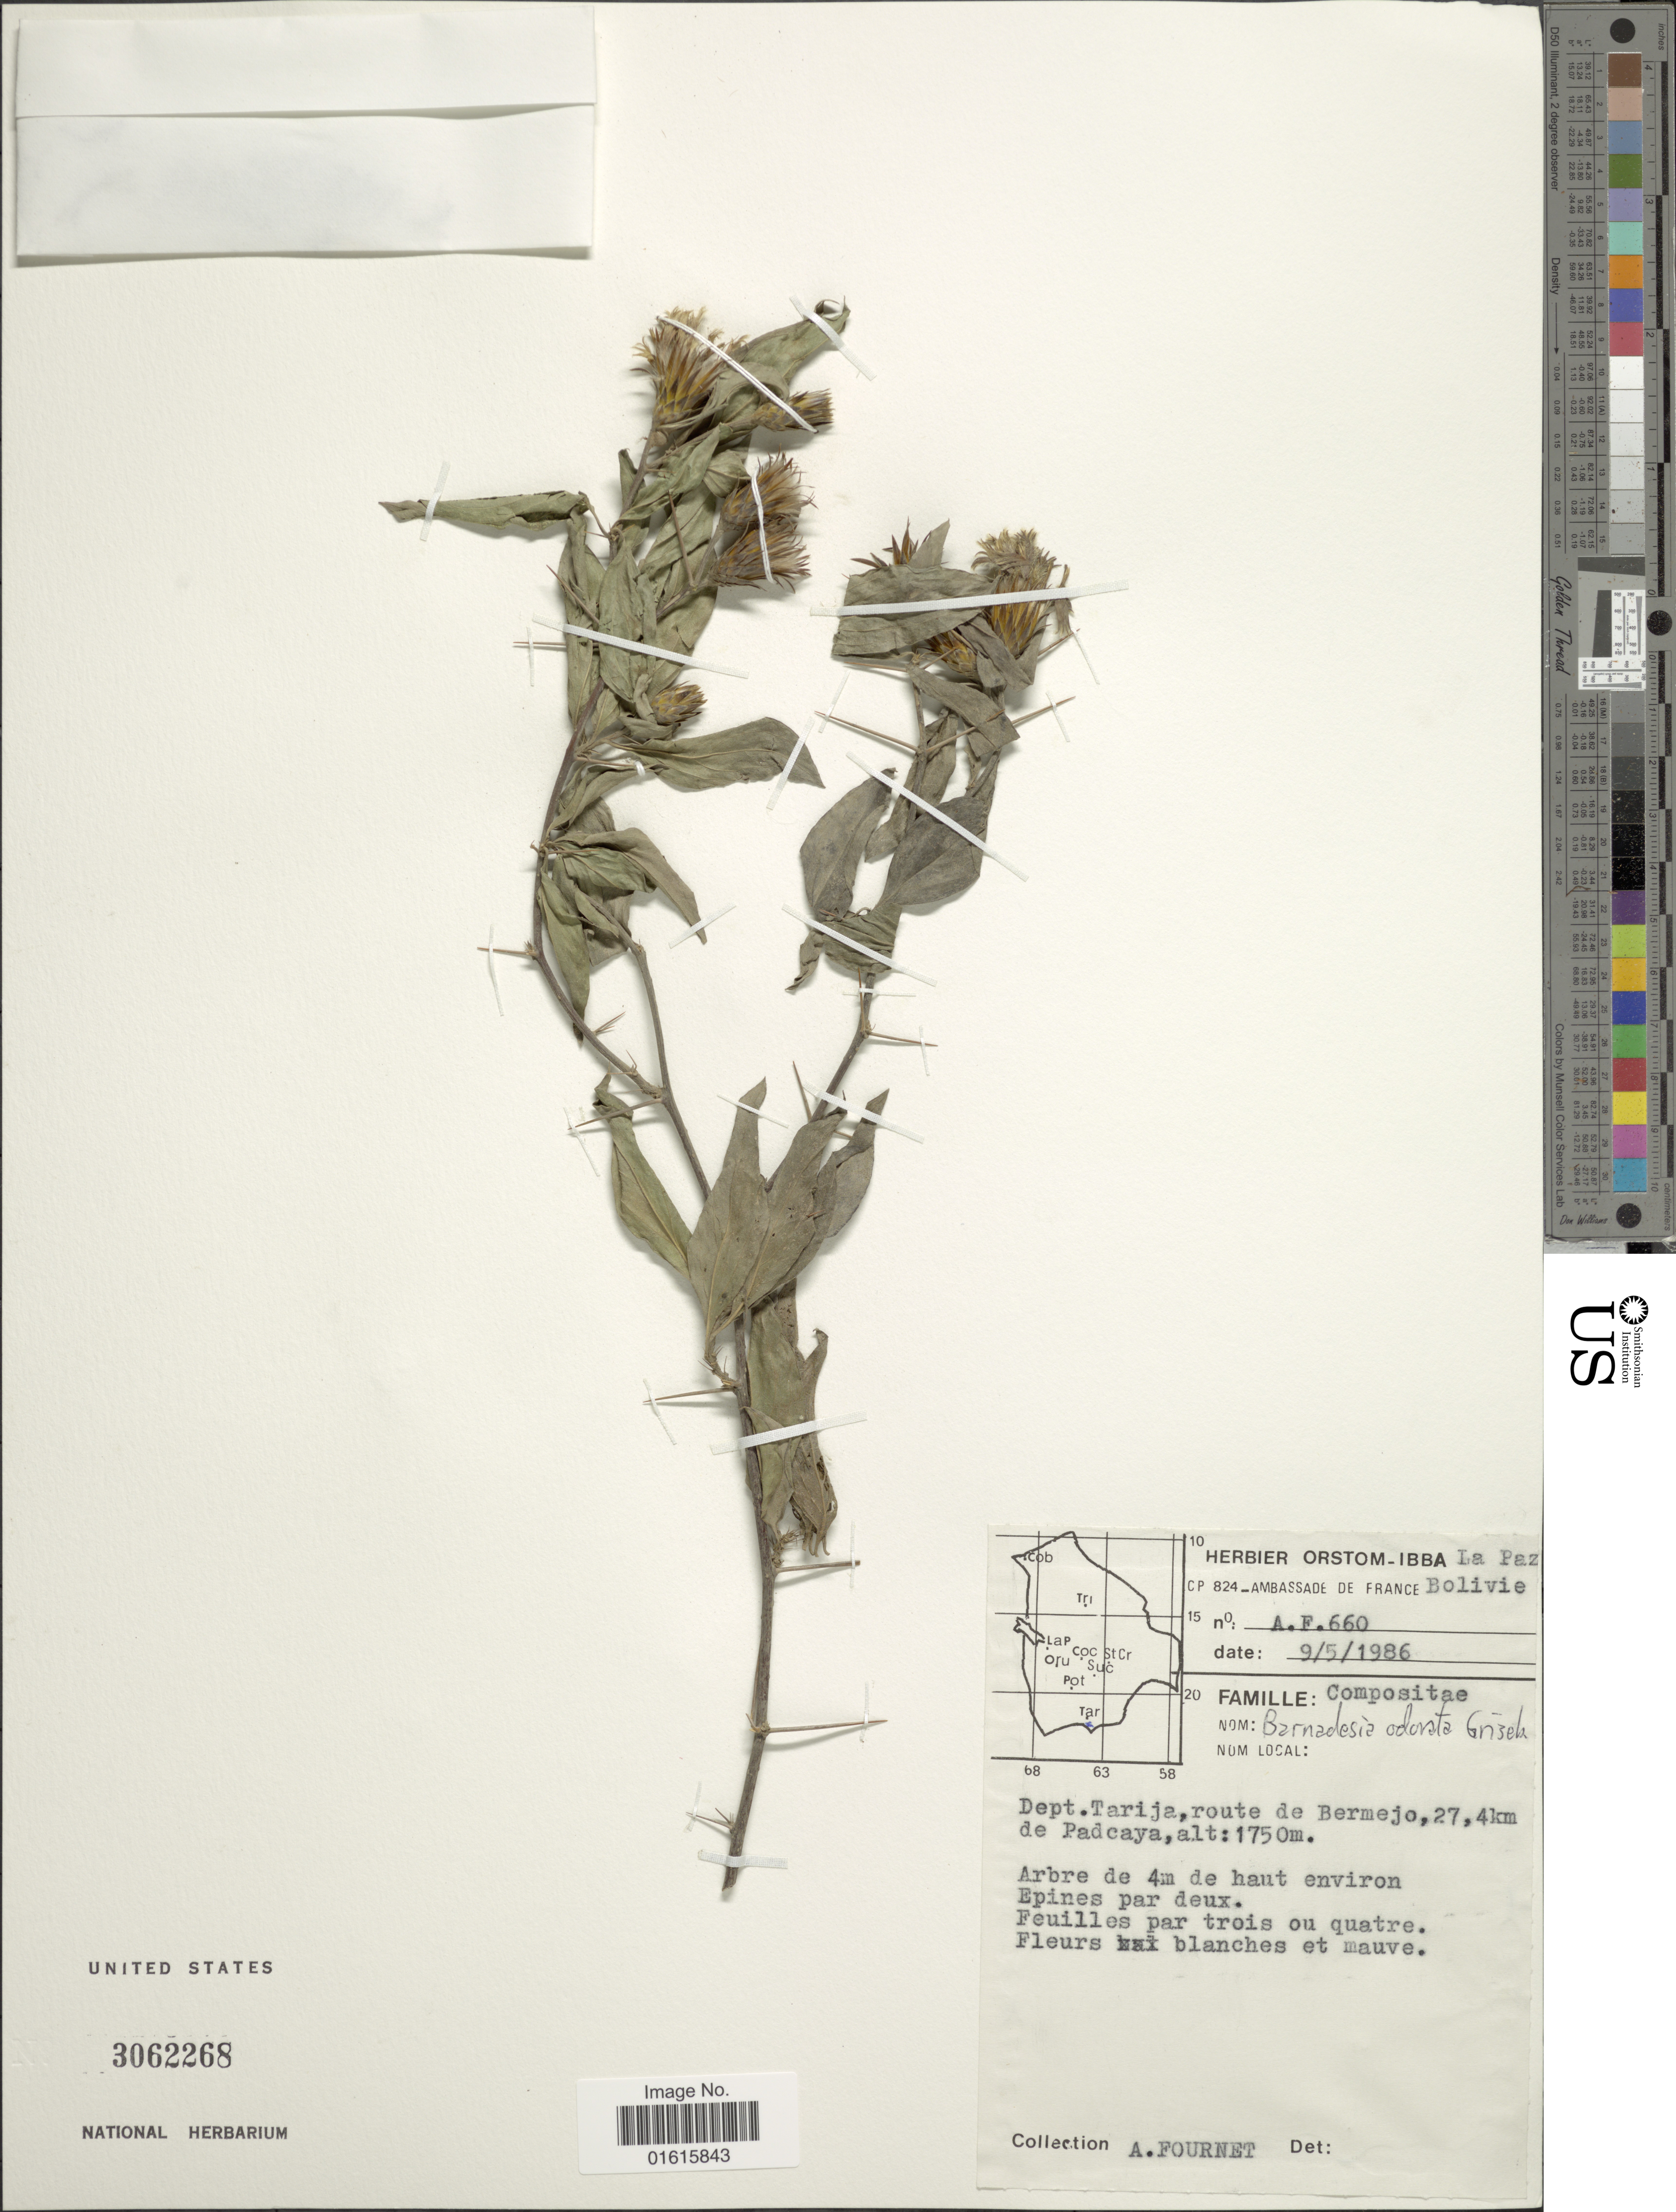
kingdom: Plantae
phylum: Tracheophyta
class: Magnoliopsida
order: Asterales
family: Asteraceae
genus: Barnadesia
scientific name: Barnadesia odorata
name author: Griseb.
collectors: A. Fournet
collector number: AF660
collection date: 1986-05-09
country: Bolivia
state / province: La Paz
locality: La Paz, Dept. Tarija, route de Bermejo, 27.4 km de Padcaya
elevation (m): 1750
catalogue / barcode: US 3062268